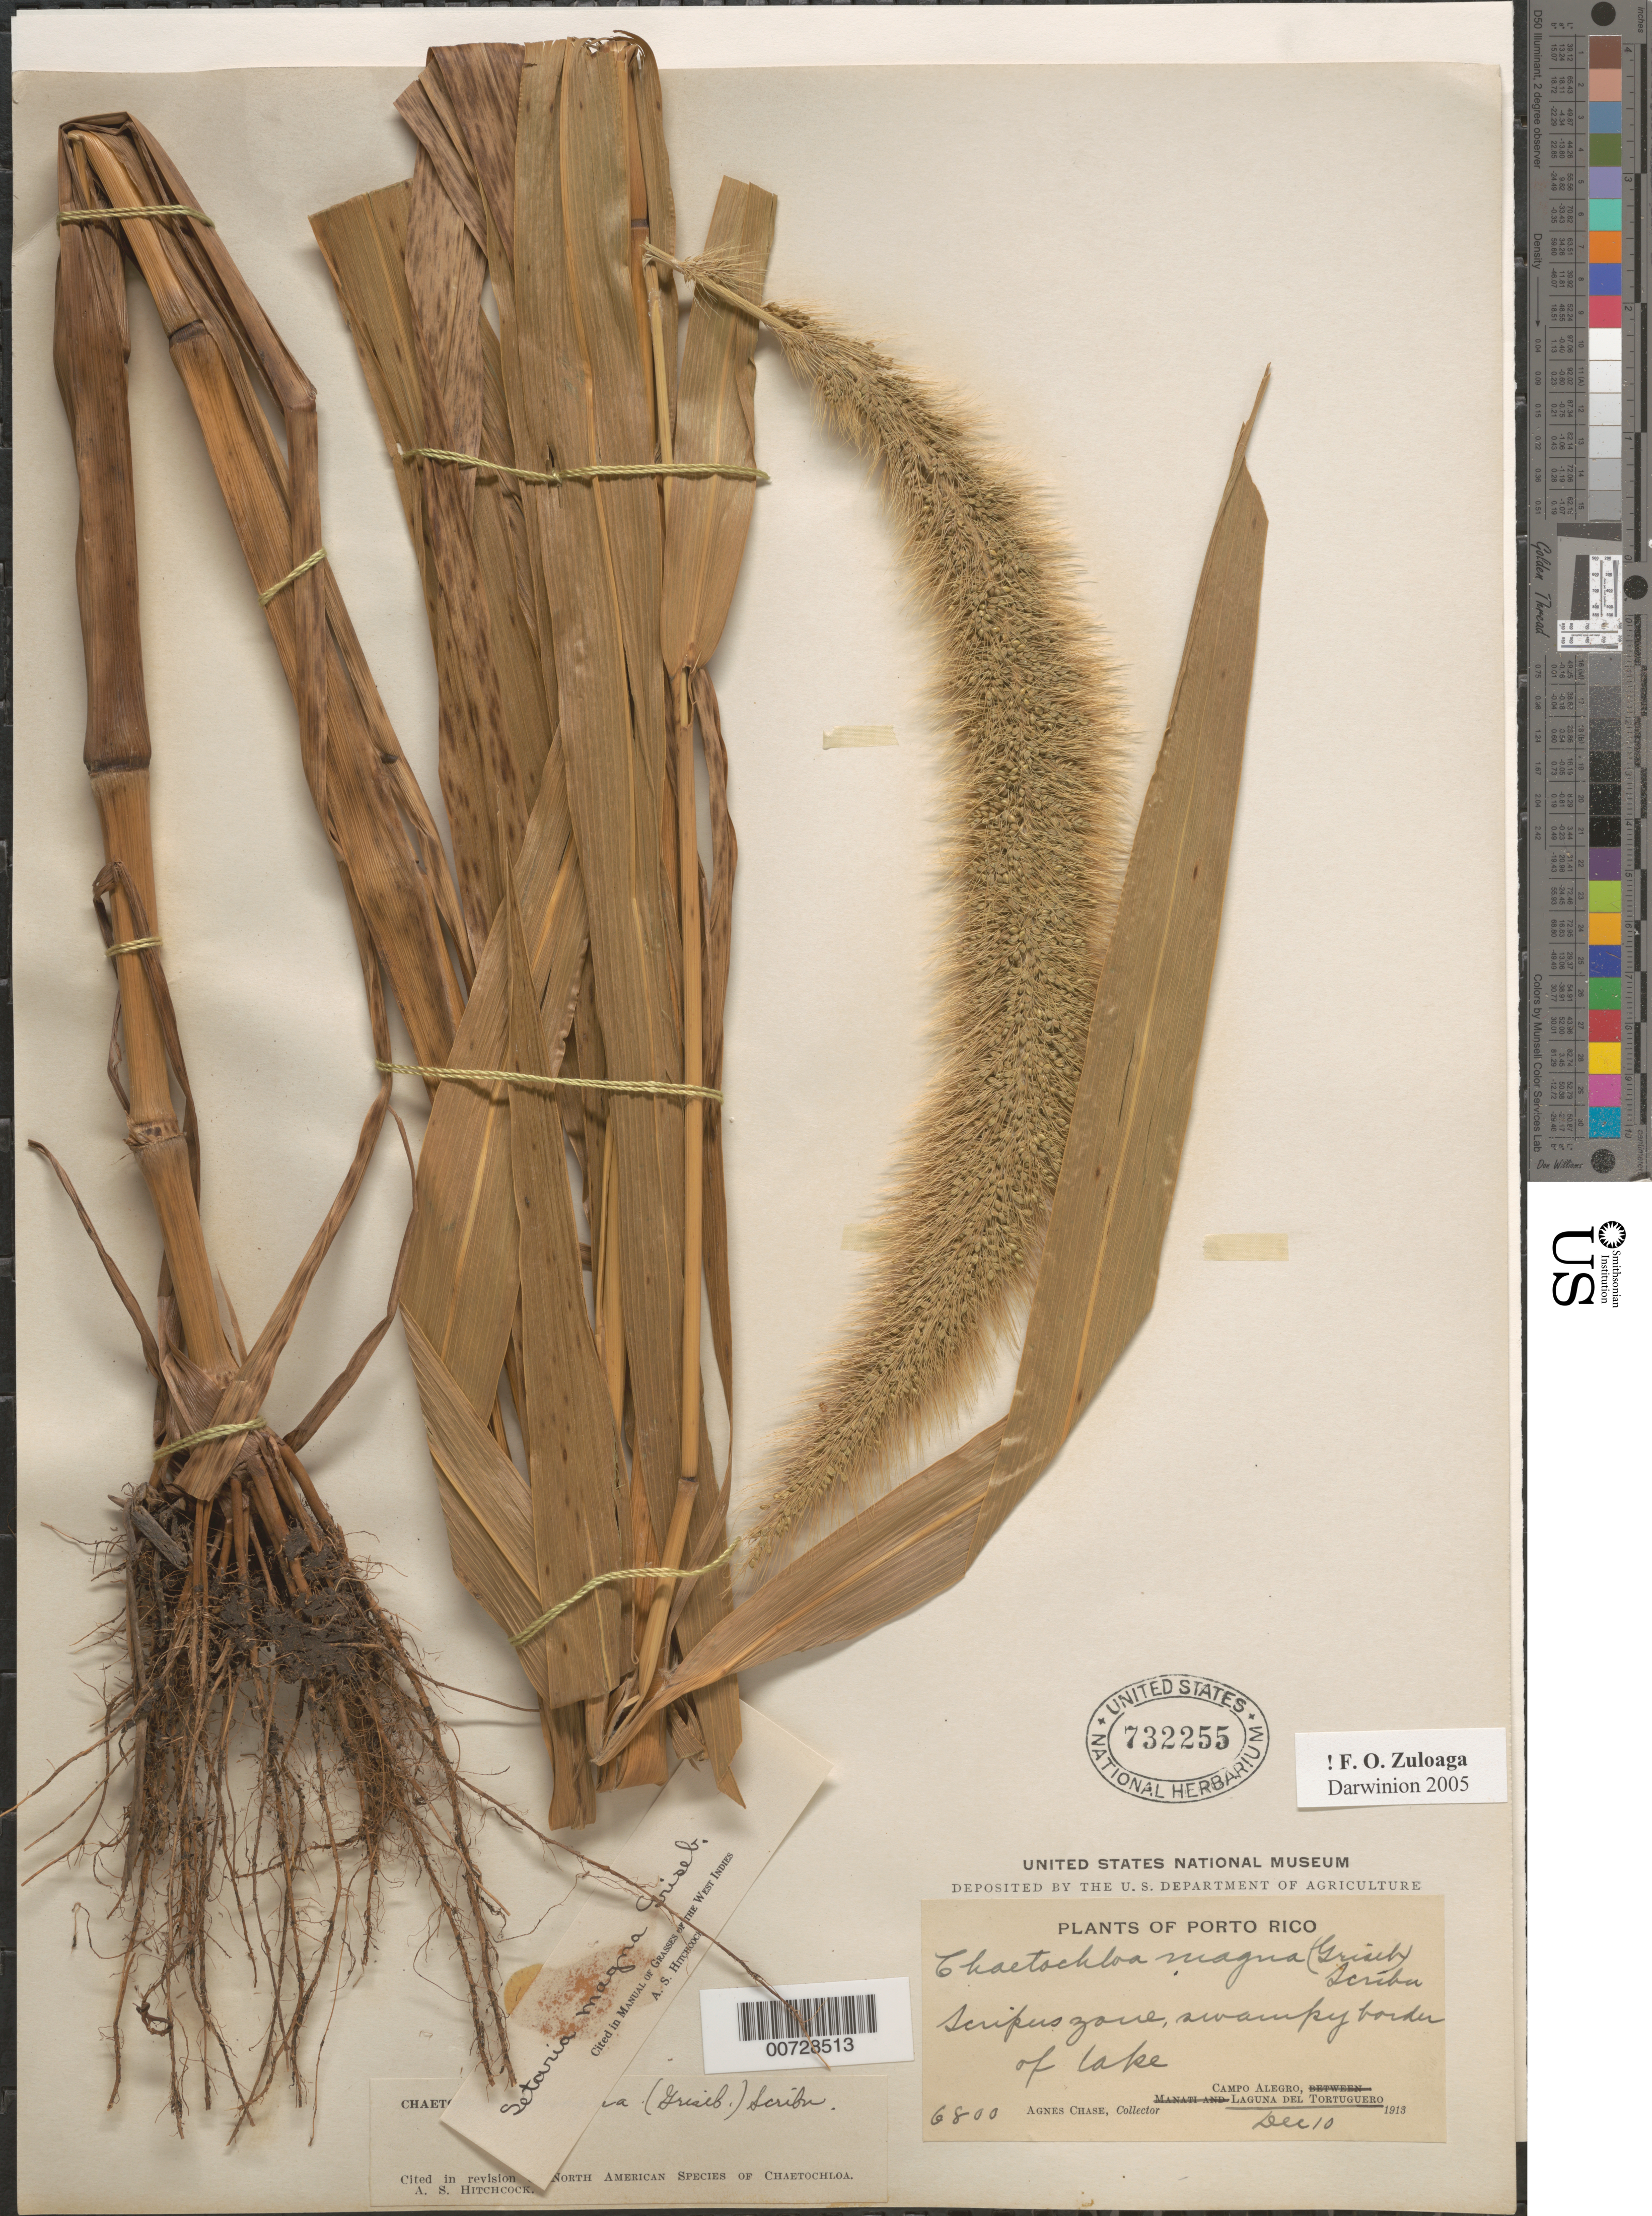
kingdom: Plantae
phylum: Tracheophyta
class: Liliopsida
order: Poales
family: Poaceae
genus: Setaria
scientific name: Setaria magna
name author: Griseb.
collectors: A. Chase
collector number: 6800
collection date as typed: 10 Dec 1913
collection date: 1913-12-10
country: Puerto Rico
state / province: Manatí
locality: Campo Alegro, Laguna Del Tortuguero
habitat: Scirpus zone, swampy border of lake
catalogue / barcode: US 732255